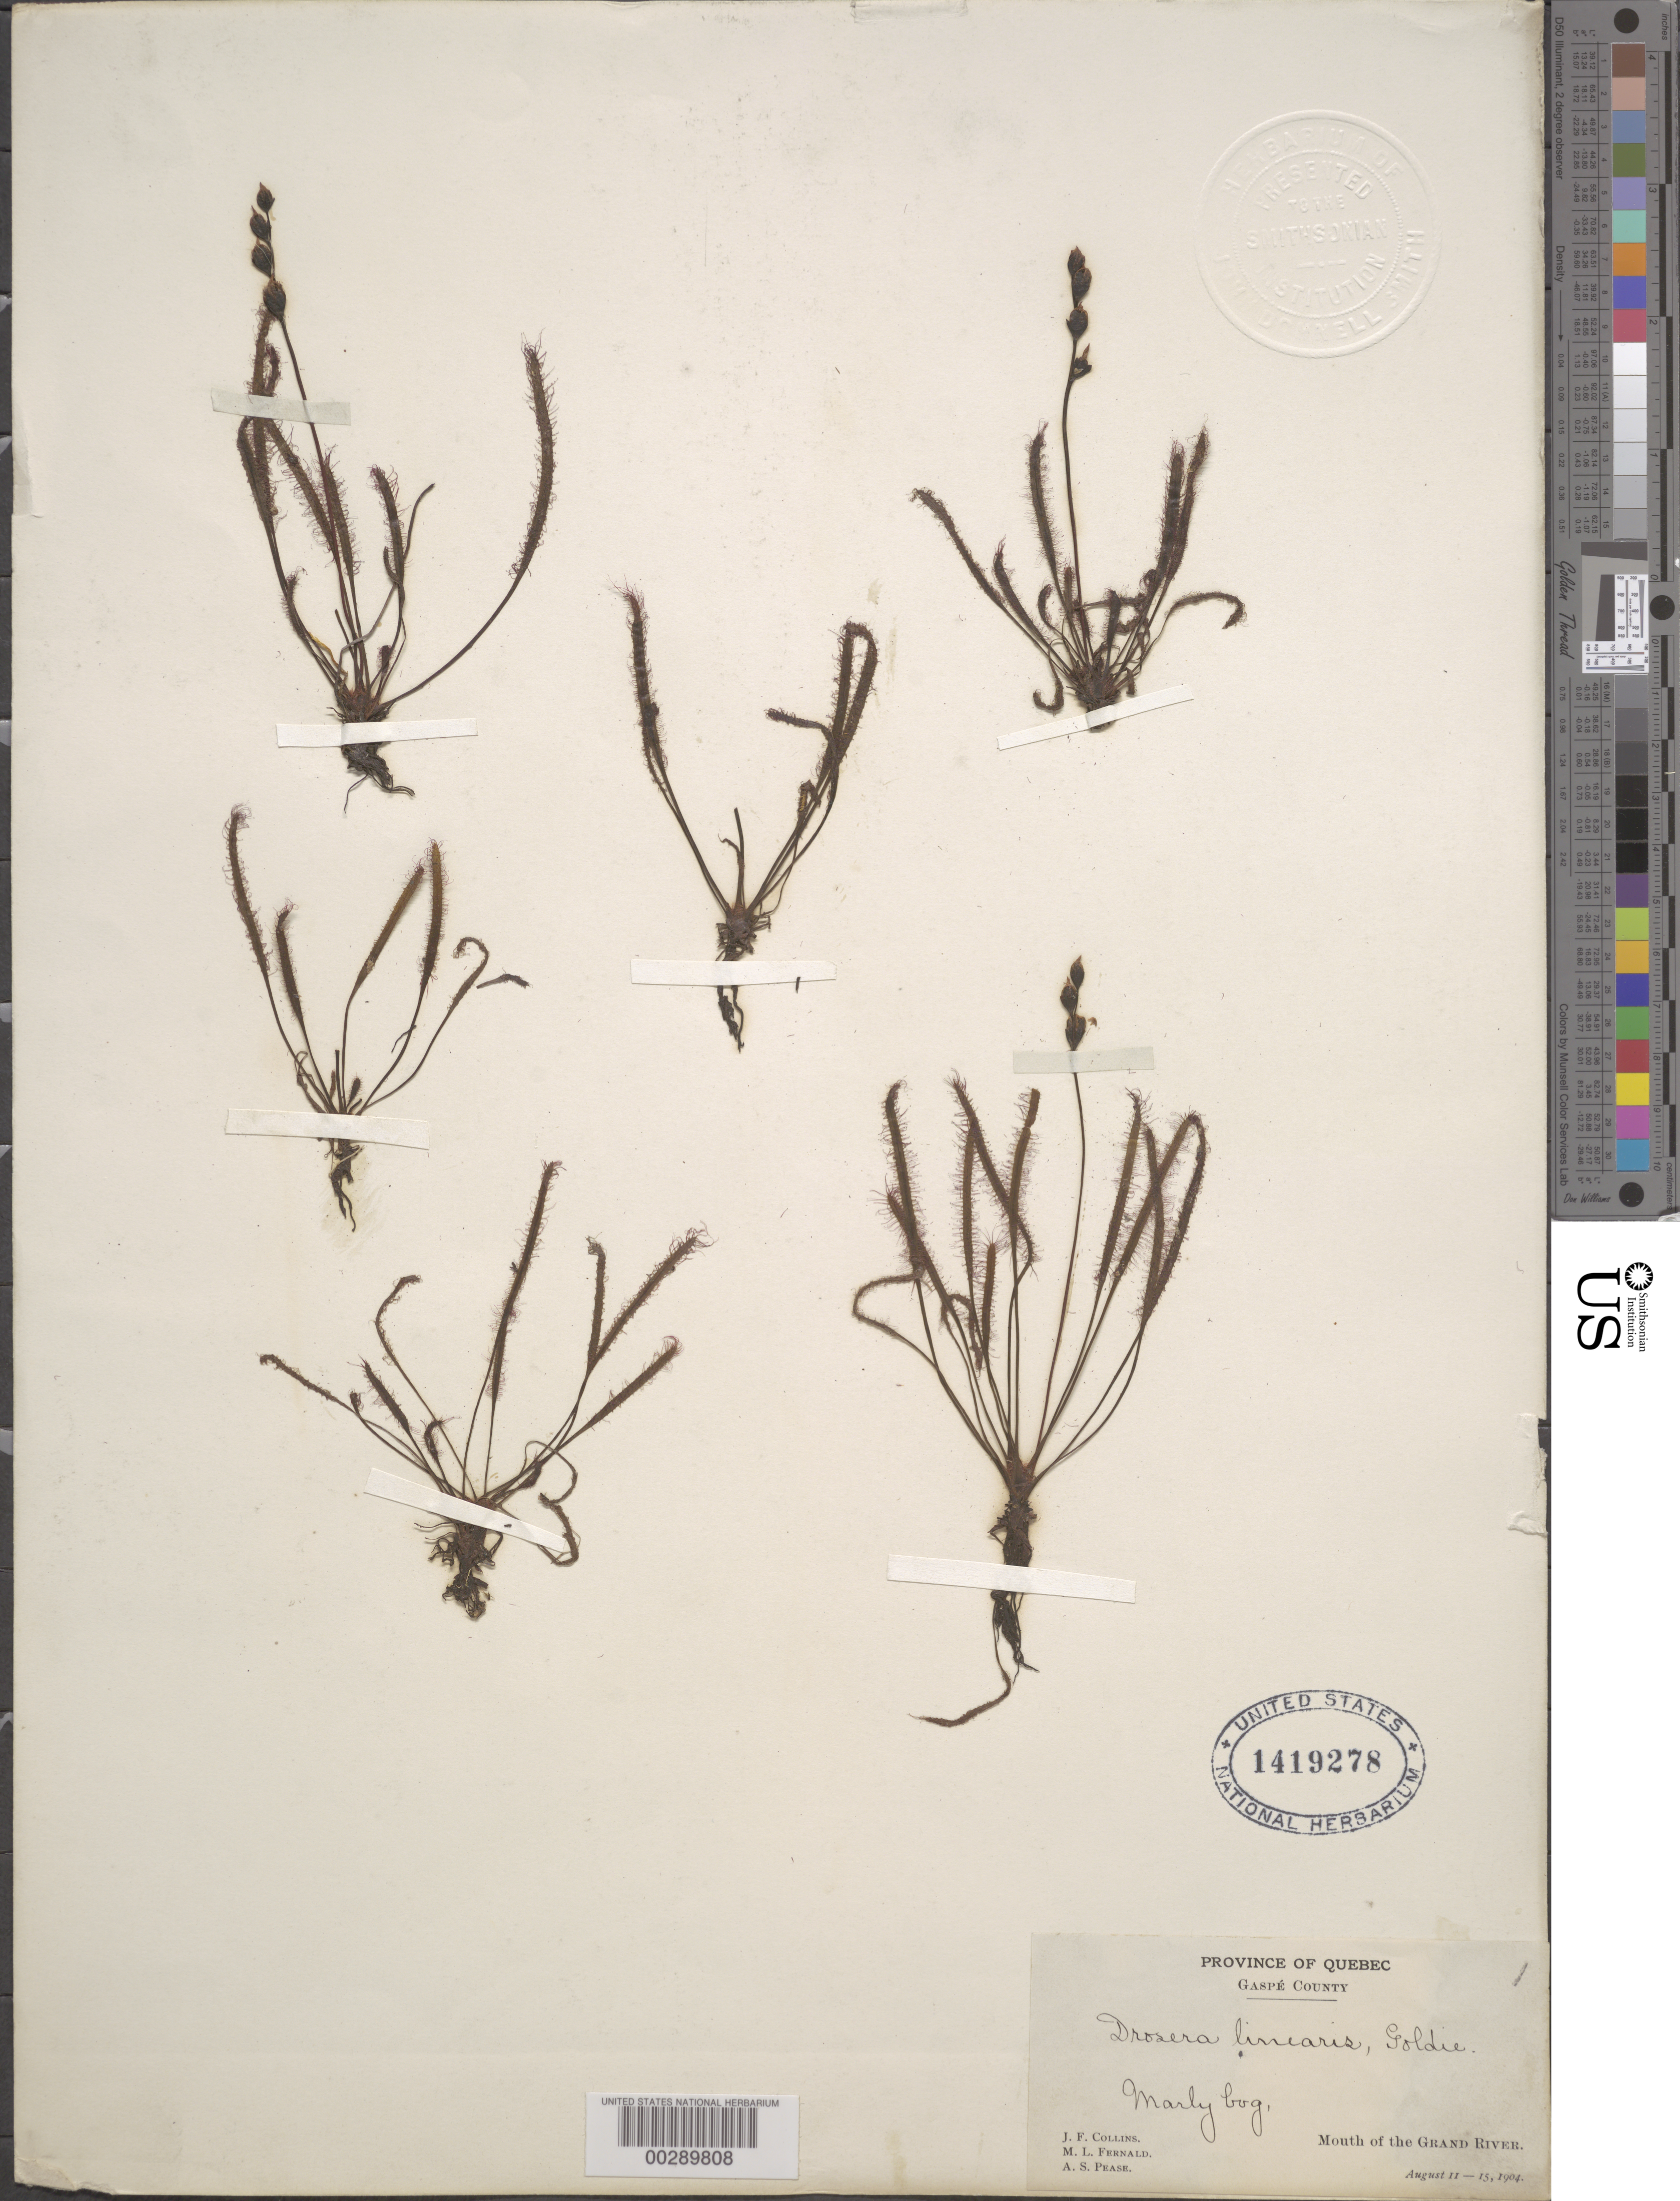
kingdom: Plantae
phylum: Tracheophyta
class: Magnoliopsida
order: Caryophyllales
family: Droseraceae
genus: Drosera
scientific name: Drosera linearis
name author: Goldie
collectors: J. Collins, M. L. Fernald & A. S. Pease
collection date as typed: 11 Aug 1904 to 15 Aug 1904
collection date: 1904-08-11/1904-08-15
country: Canada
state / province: Quebec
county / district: Le Rocher-percé ?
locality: Gaspe county, mouth of the grand river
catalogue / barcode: US 1419278